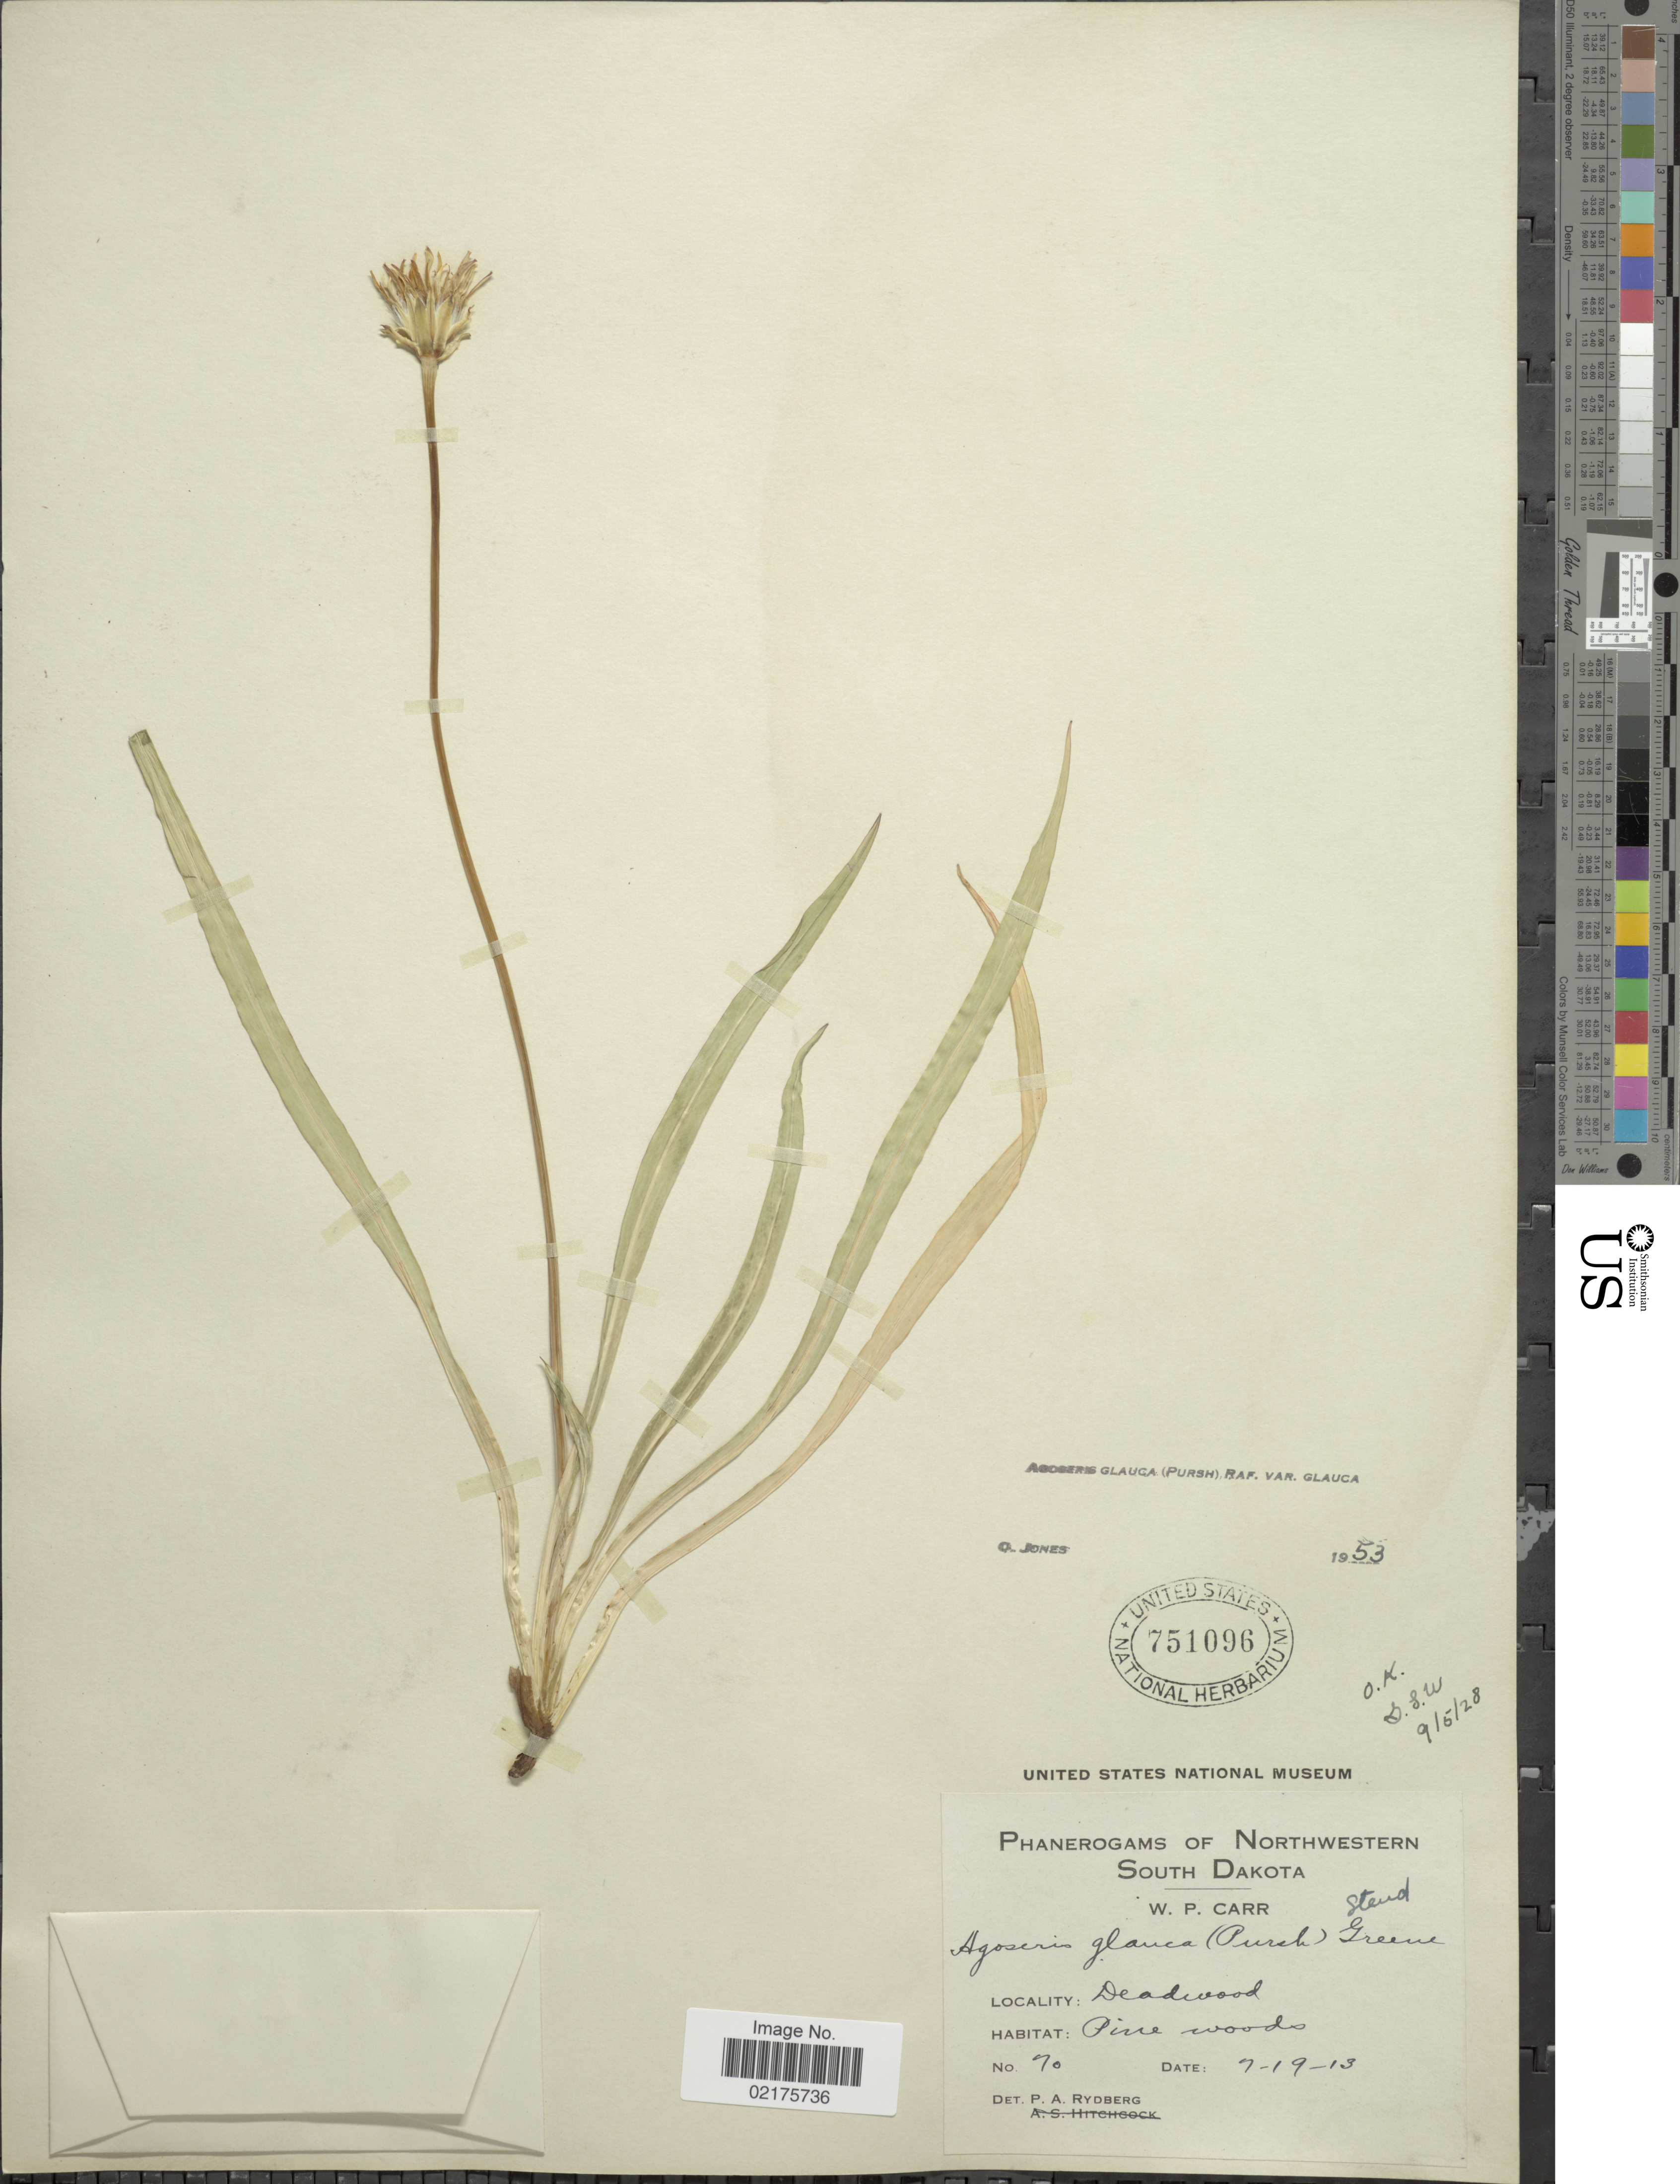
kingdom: Plantae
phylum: Tracheophyta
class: Magnoliopsida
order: Asterales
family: Asteraceae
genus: Agoseris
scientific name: Agoseris glauca var. glauca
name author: (Pursh) Raf.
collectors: W. Carr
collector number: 70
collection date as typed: Transcribed d/m/y: 19/7/13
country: United States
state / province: South Dakota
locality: Northwestern South Dakota, Deadwood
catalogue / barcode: US 751096